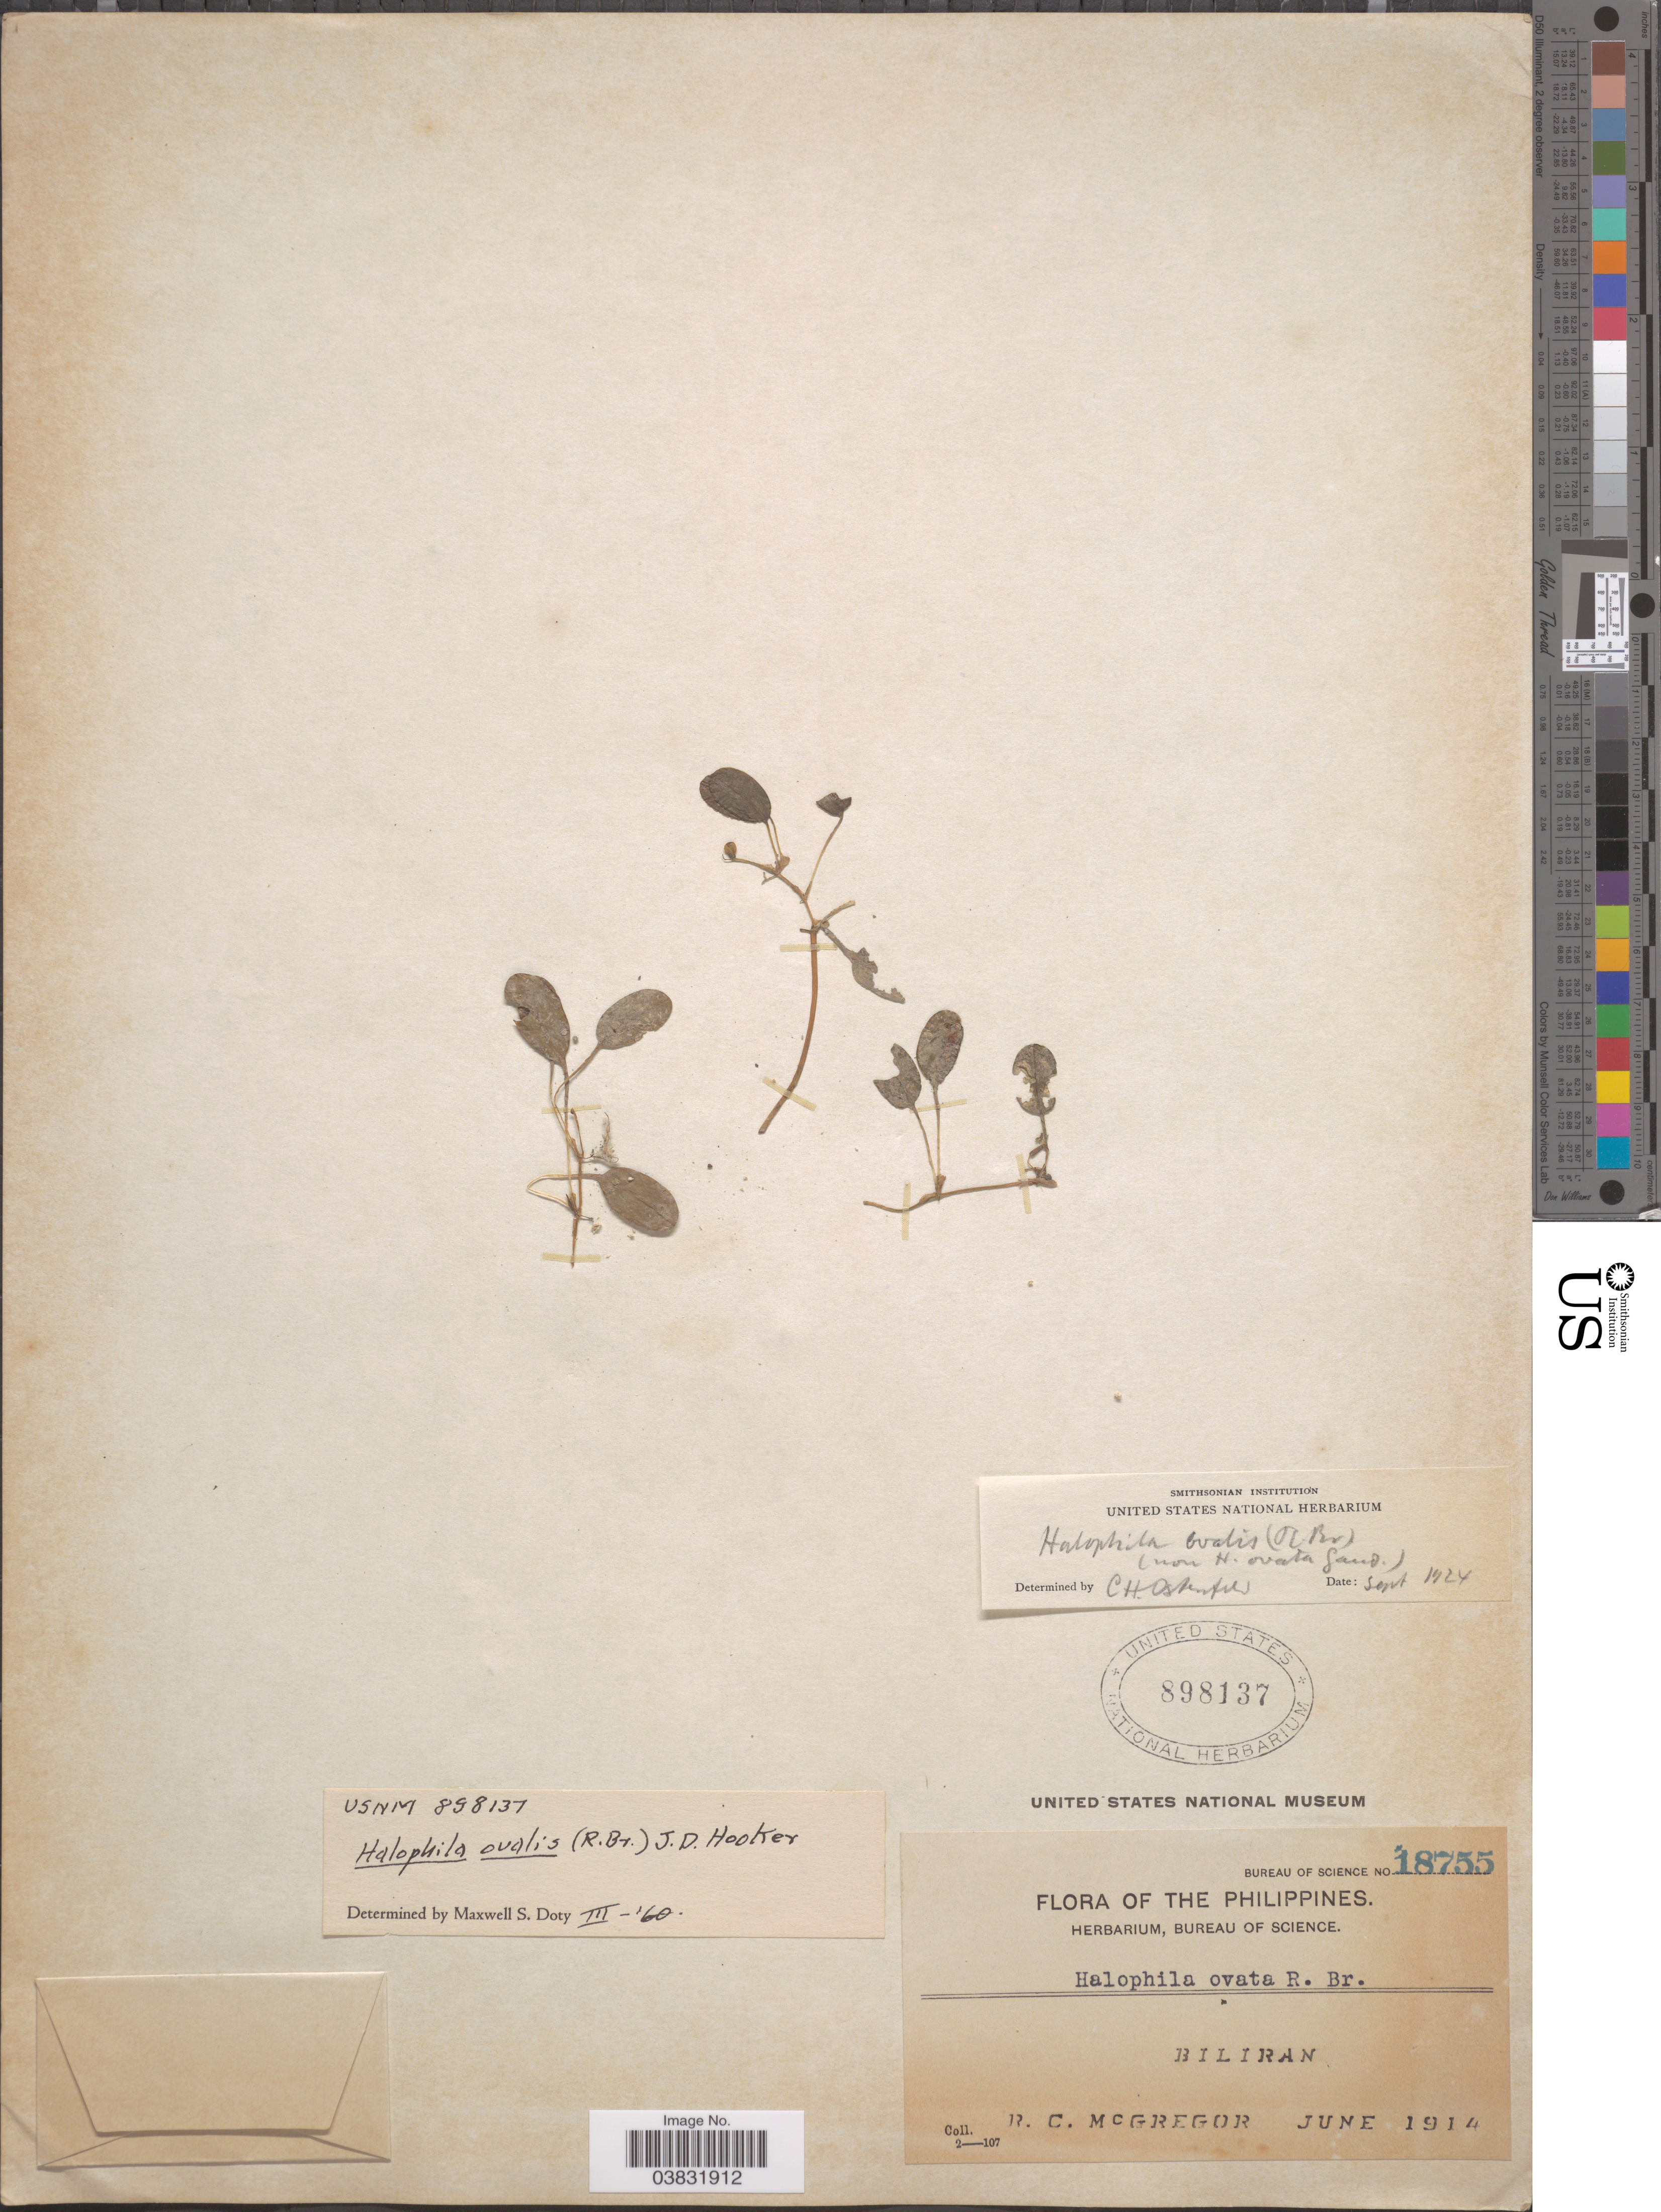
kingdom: Plantae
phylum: Tracheophyta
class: Liliopsida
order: Alismatales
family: Hydrocharitaceae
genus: Halophila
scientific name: Halophila ovalis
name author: (R. Br.) Hook. f.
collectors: R. C. McGregor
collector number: Bureau of Science 18755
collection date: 1914-06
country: Philippines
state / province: Eastern Visayas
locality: Biliran.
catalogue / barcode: US 898137